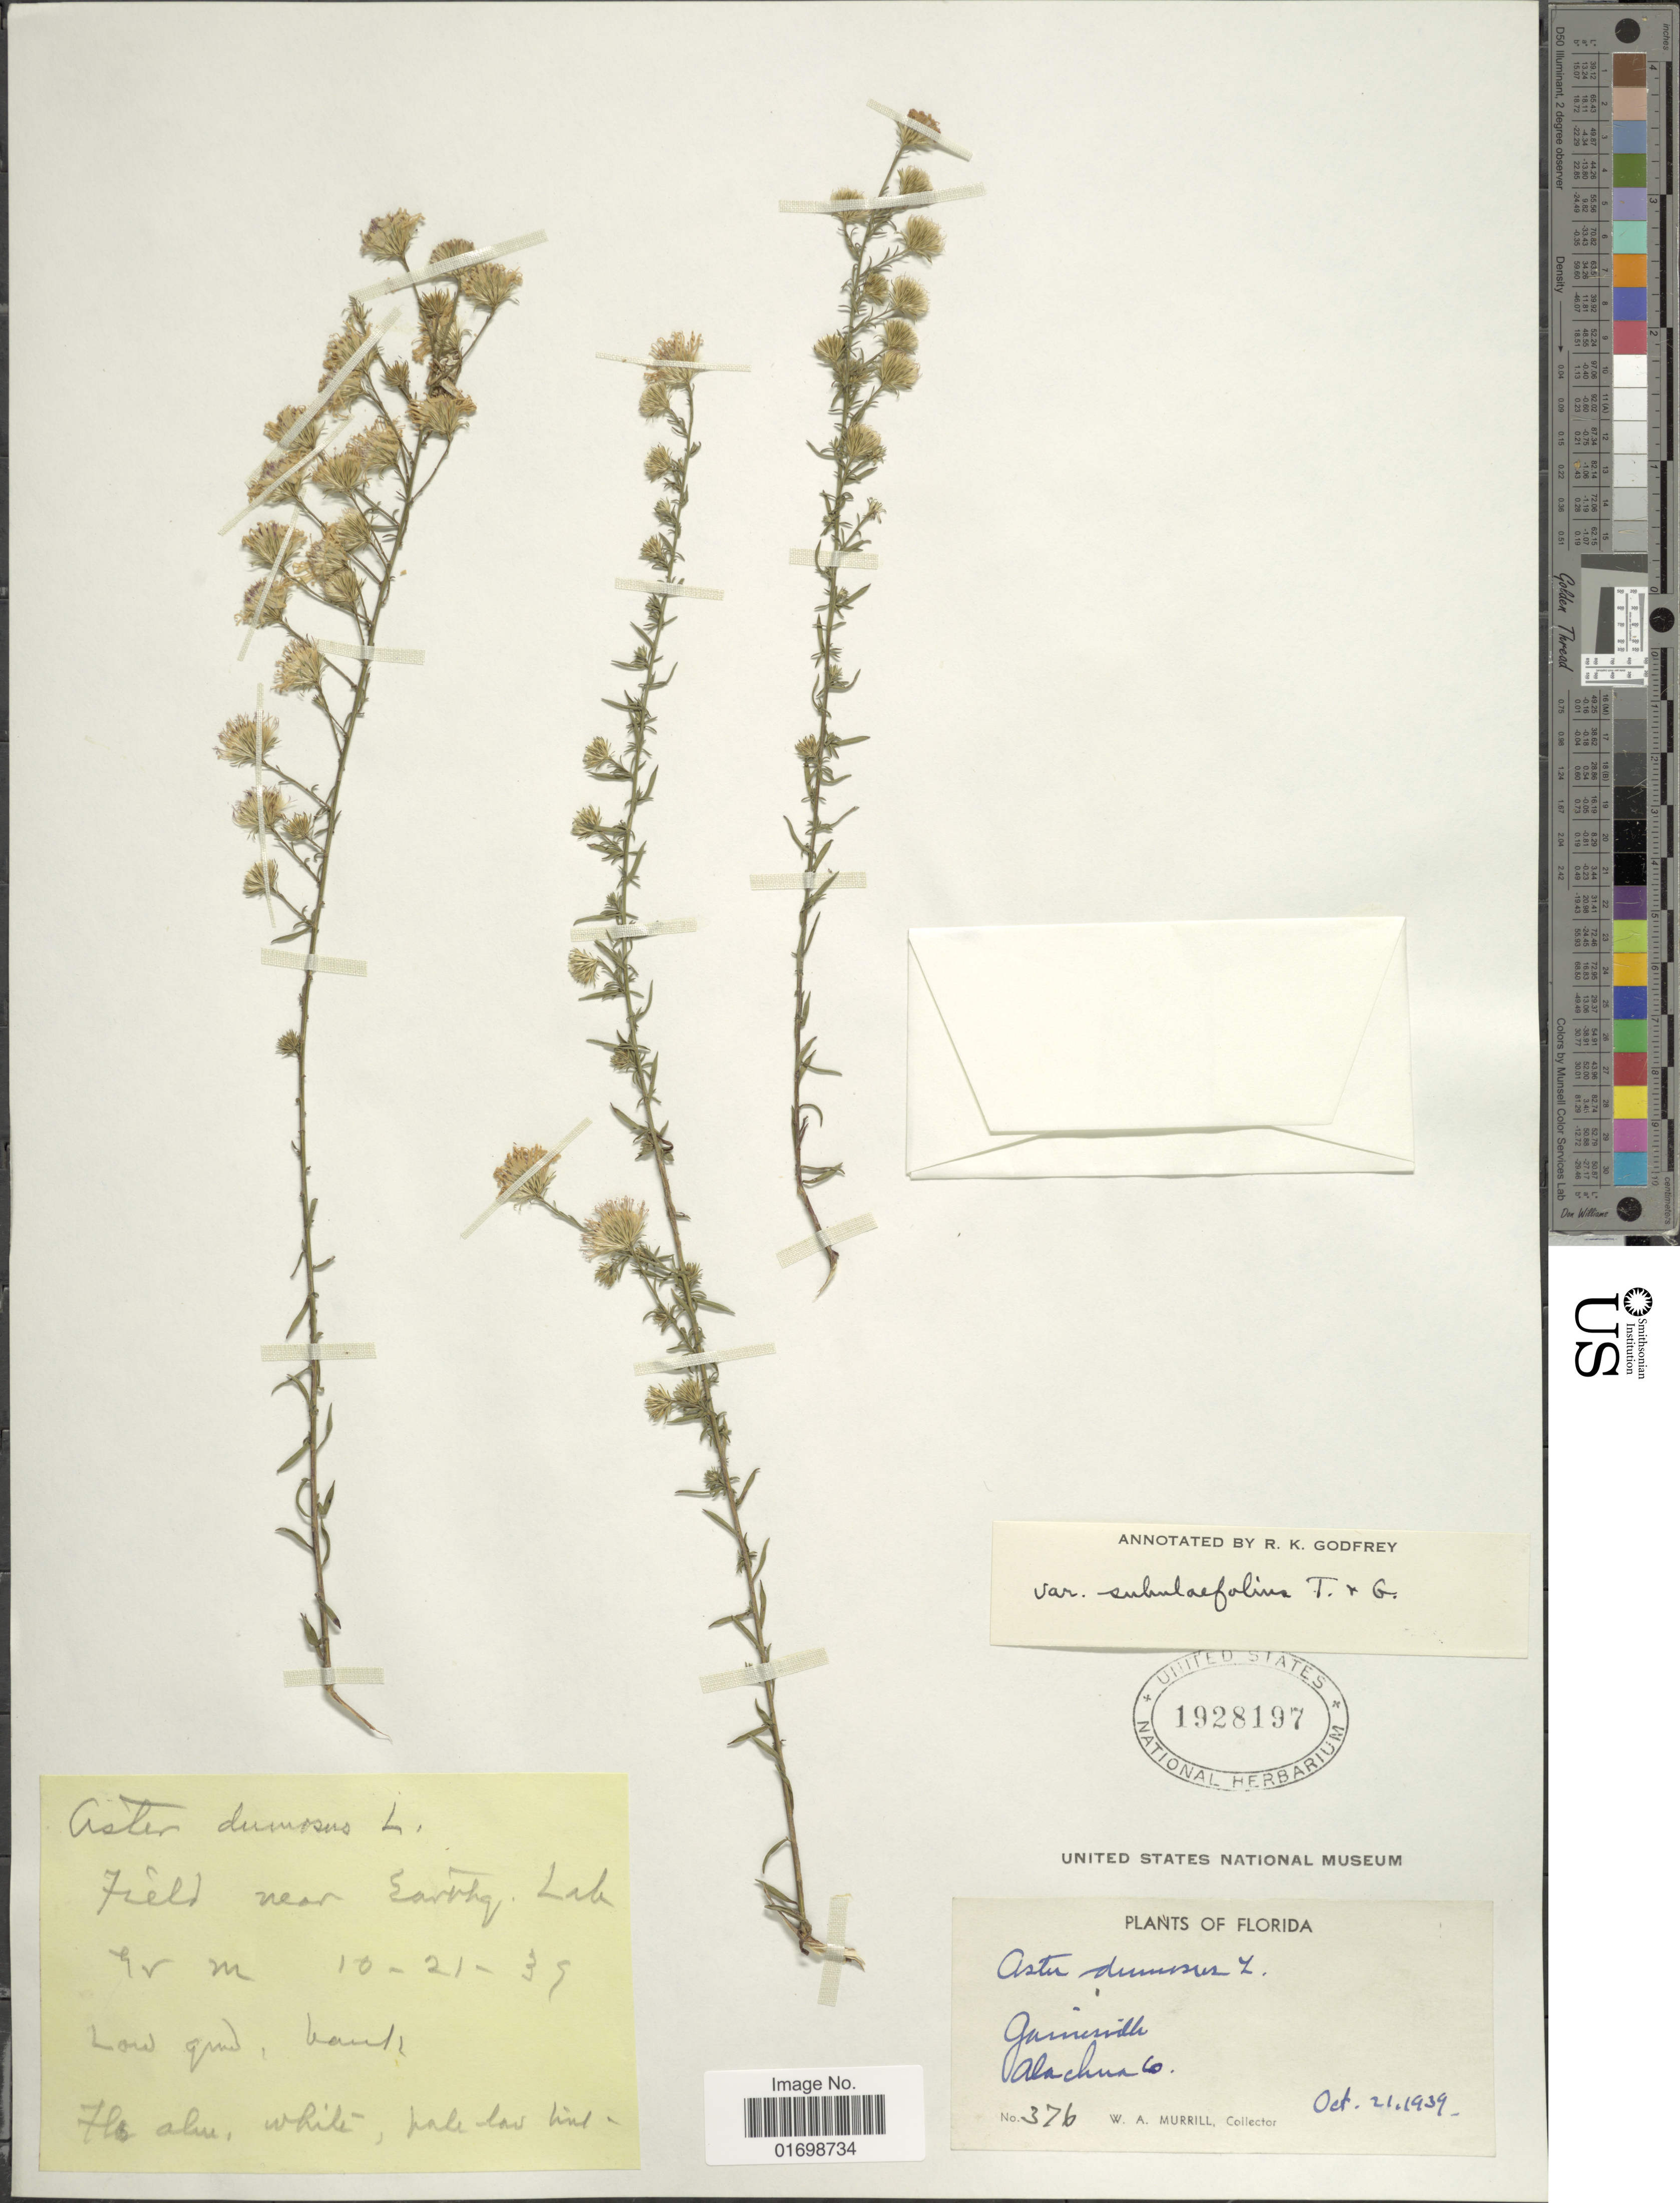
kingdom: Plantae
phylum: Tracheophyta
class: Magnoliopsida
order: Asterales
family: Asteraceae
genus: Symphyotrichum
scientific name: Symphyotrichum dumosum var. subulifolium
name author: (Torr. & A. Gray) G.L. Nesom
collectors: W. A. Murrill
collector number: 376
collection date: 1939-10-21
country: United States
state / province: Florida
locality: Alachua County, Gainesville, Field near Earthq. Lake.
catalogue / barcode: US 1928197